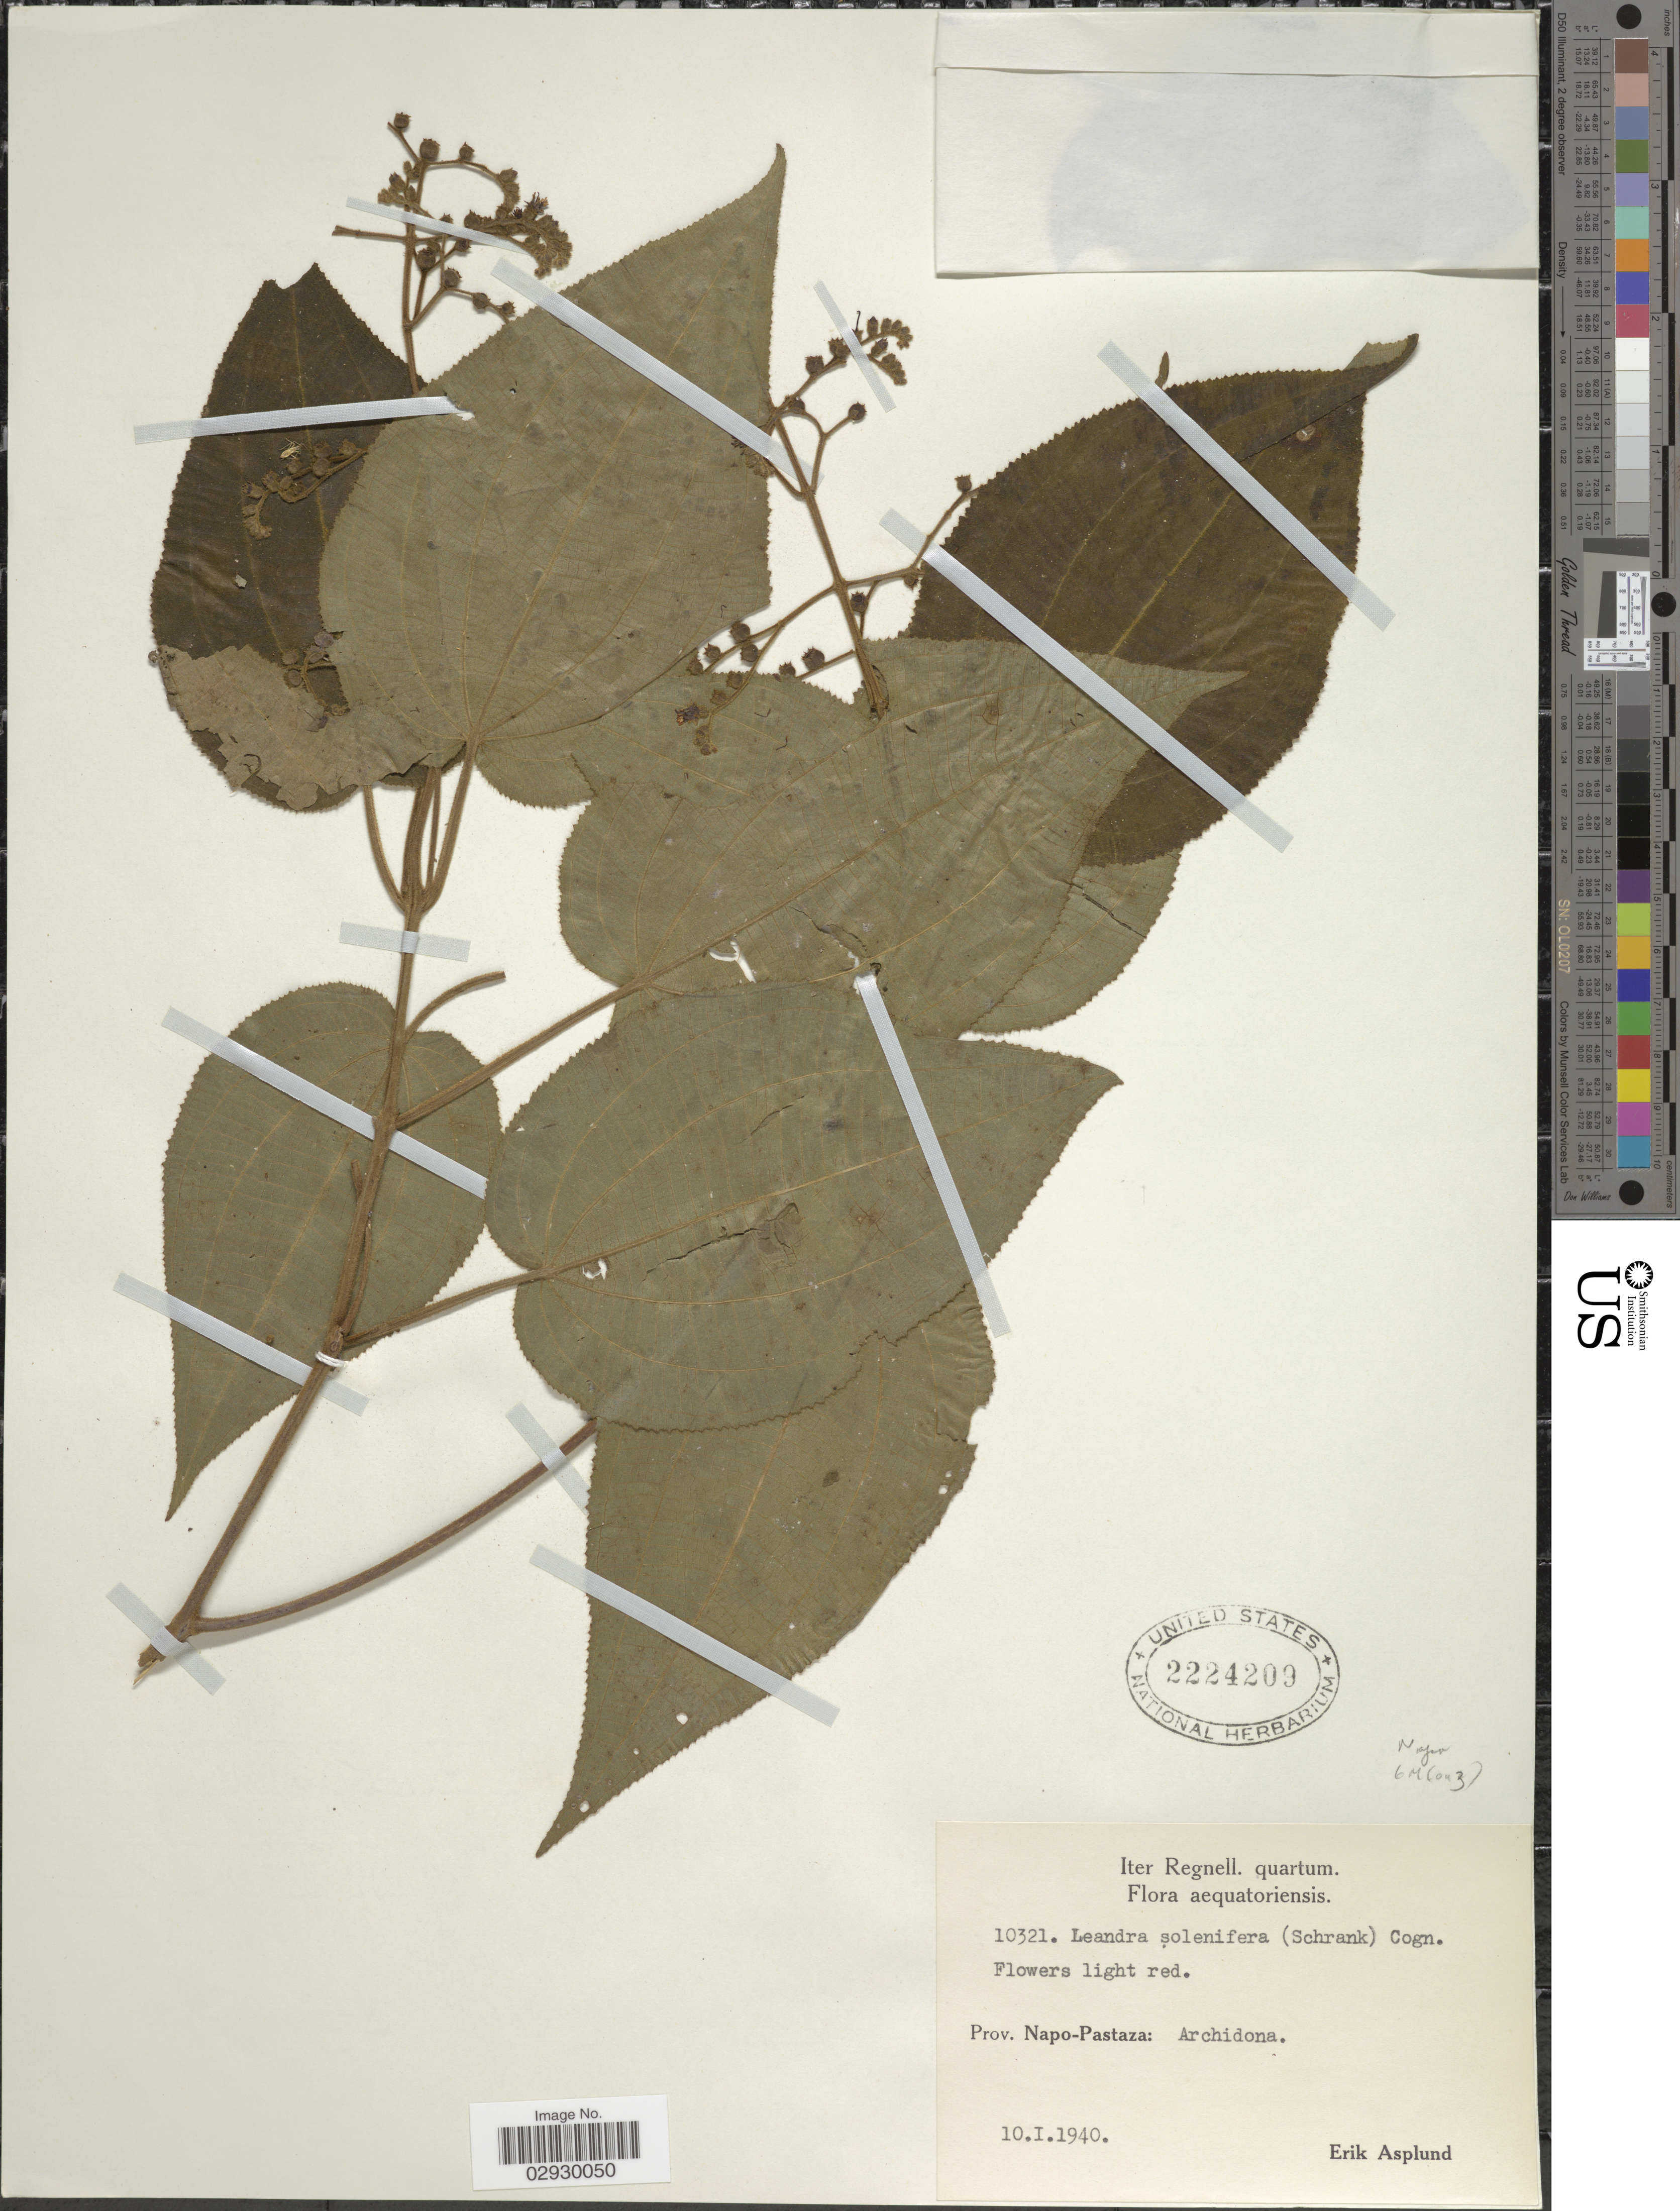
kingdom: Plantae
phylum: Tracheophyta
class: Magnoliopsida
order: Myrtales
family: Melastomataceae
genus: Leandra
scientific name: Leandra solenifera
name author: Cogn.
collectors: E. Asplund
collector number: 10321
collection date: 1940-01-10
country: Ecuador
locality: Prov. Napo-Pastaza: Archidona.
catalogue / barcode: US 2224209